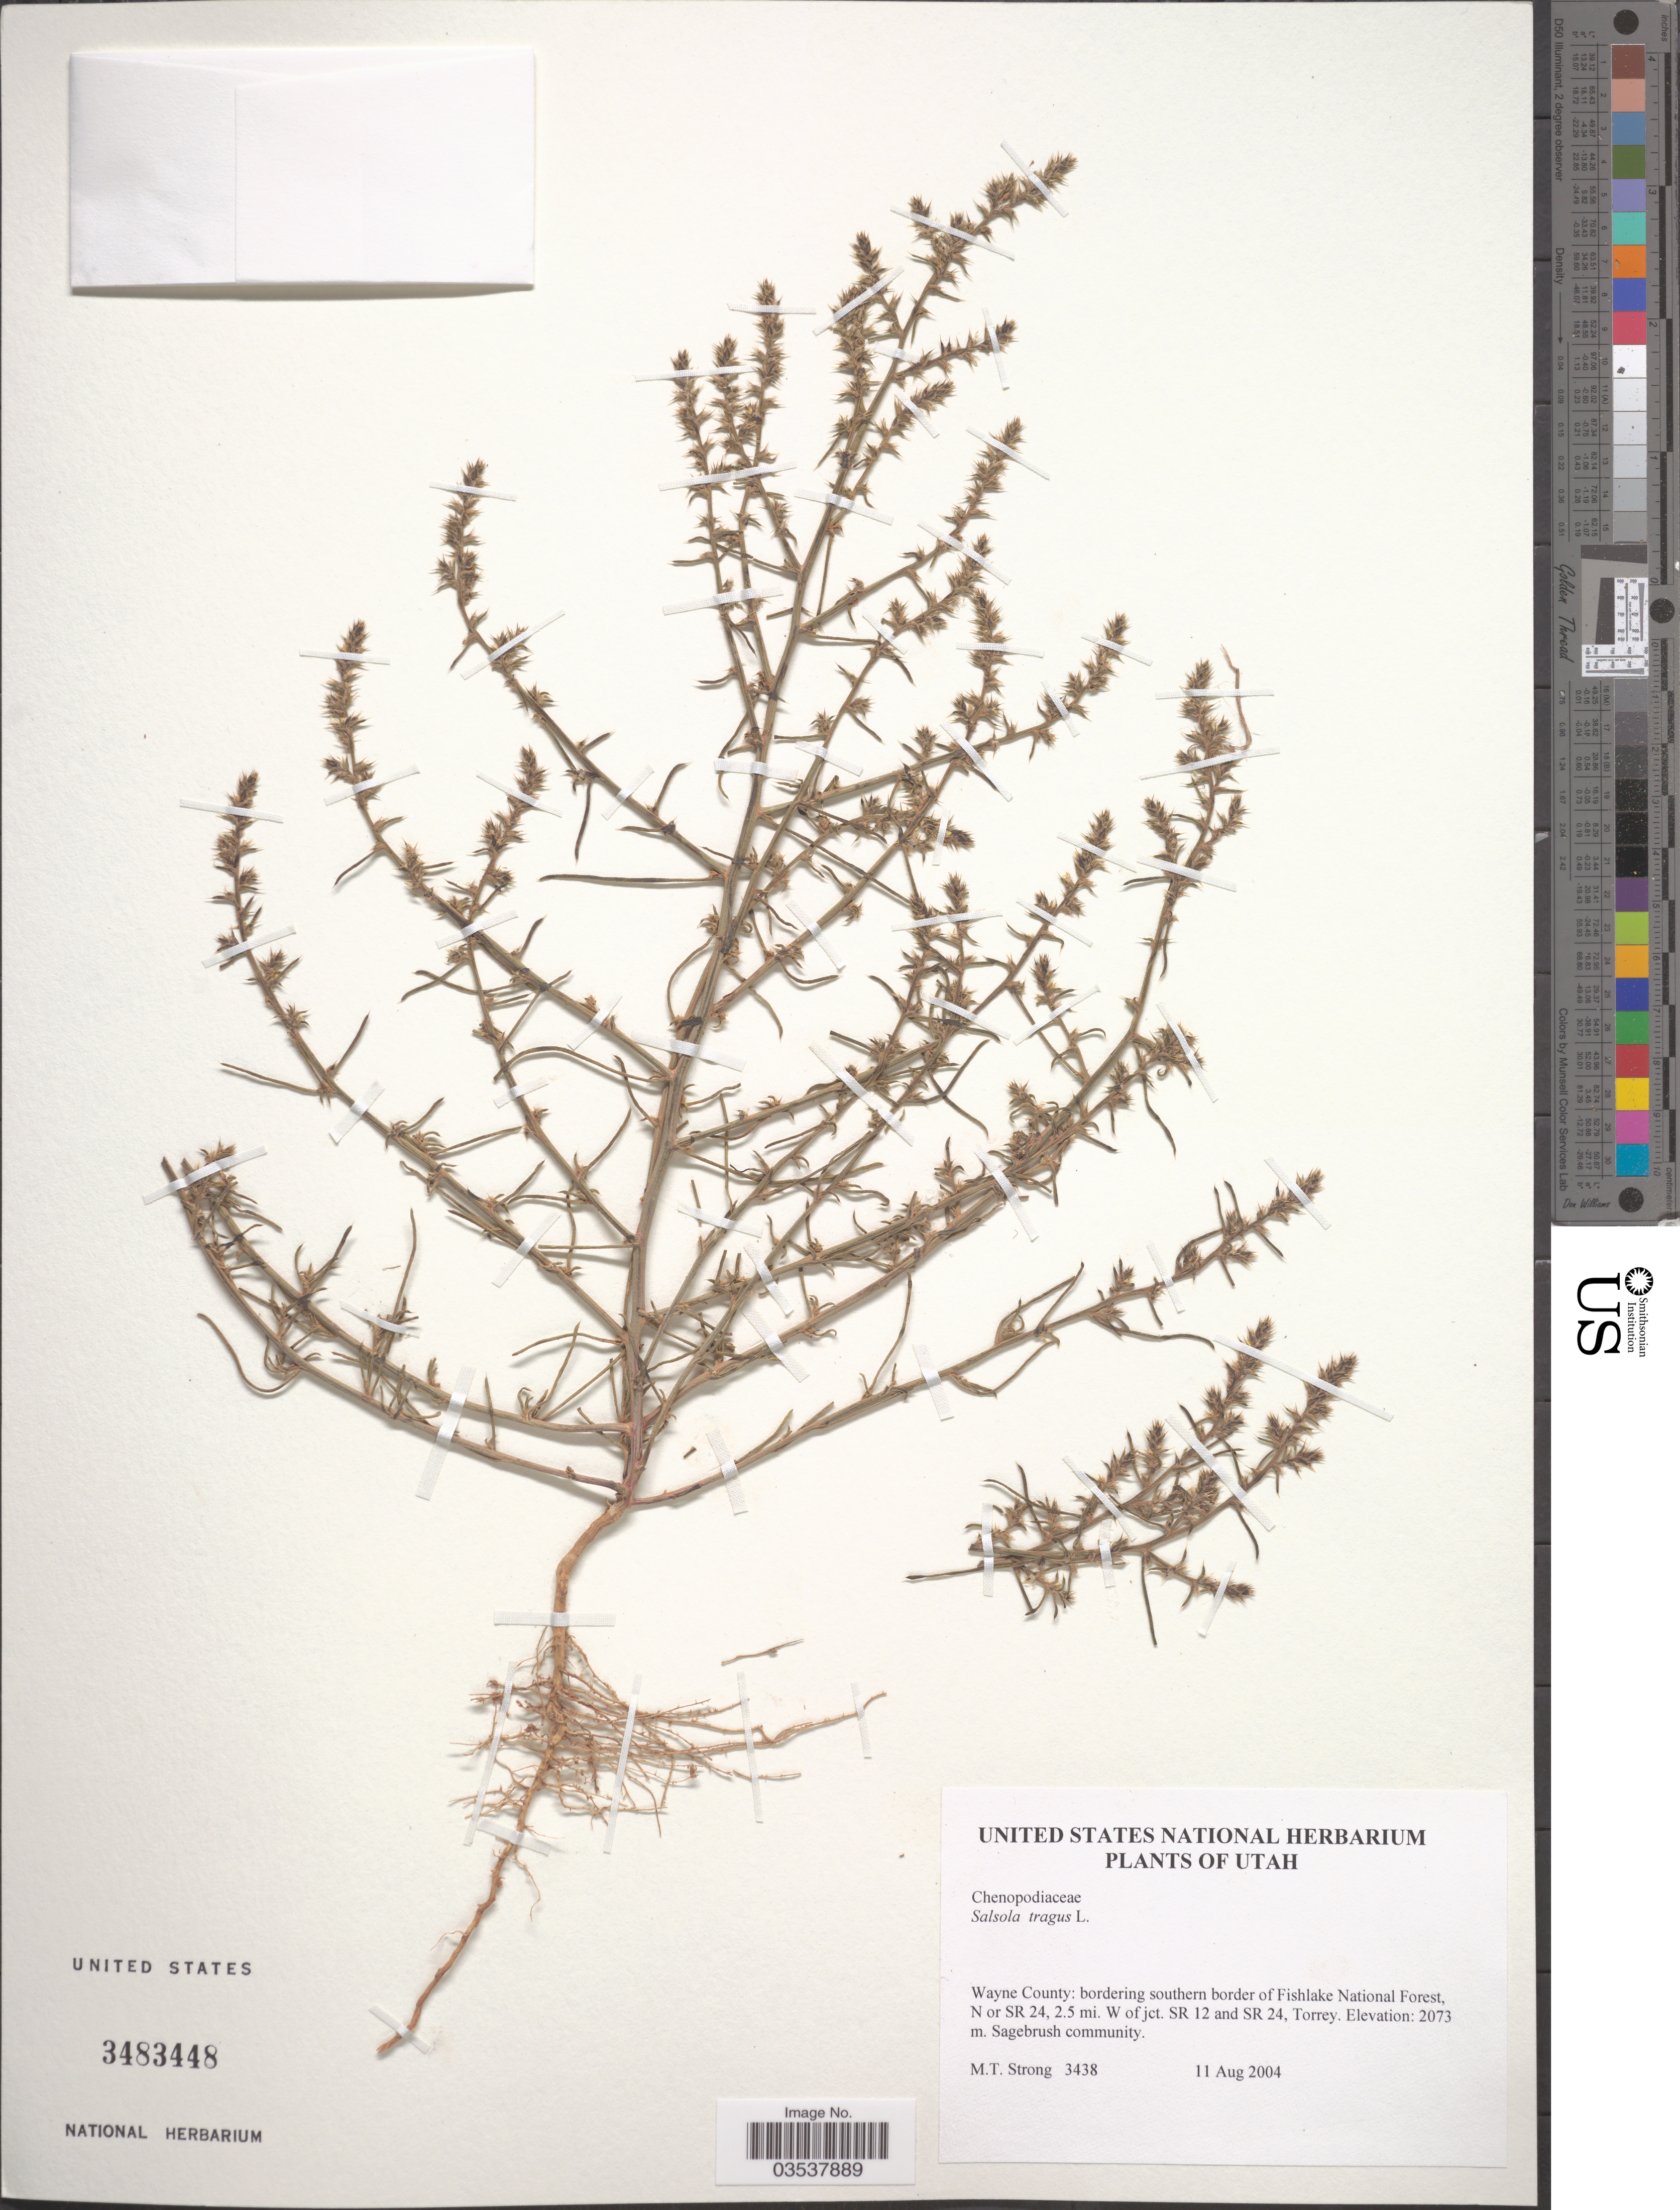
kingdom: Plantae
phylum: Tracheophyta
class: Magnoliopsida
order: Caryophyllales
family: Amaranthaceae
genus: Salsola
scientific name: Salsola tragus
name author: L.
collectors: M. T. Strong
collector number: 3438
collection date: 2004-08-11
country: United States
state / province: Utah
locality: Wayne County: bordering southern border of Fishlake National Forest, N or SR 24, 2.5 mi. W of jct. SR 12 and SR 24, Torrey. Sagebrush community.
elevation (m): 2073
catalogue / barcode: US 3483448